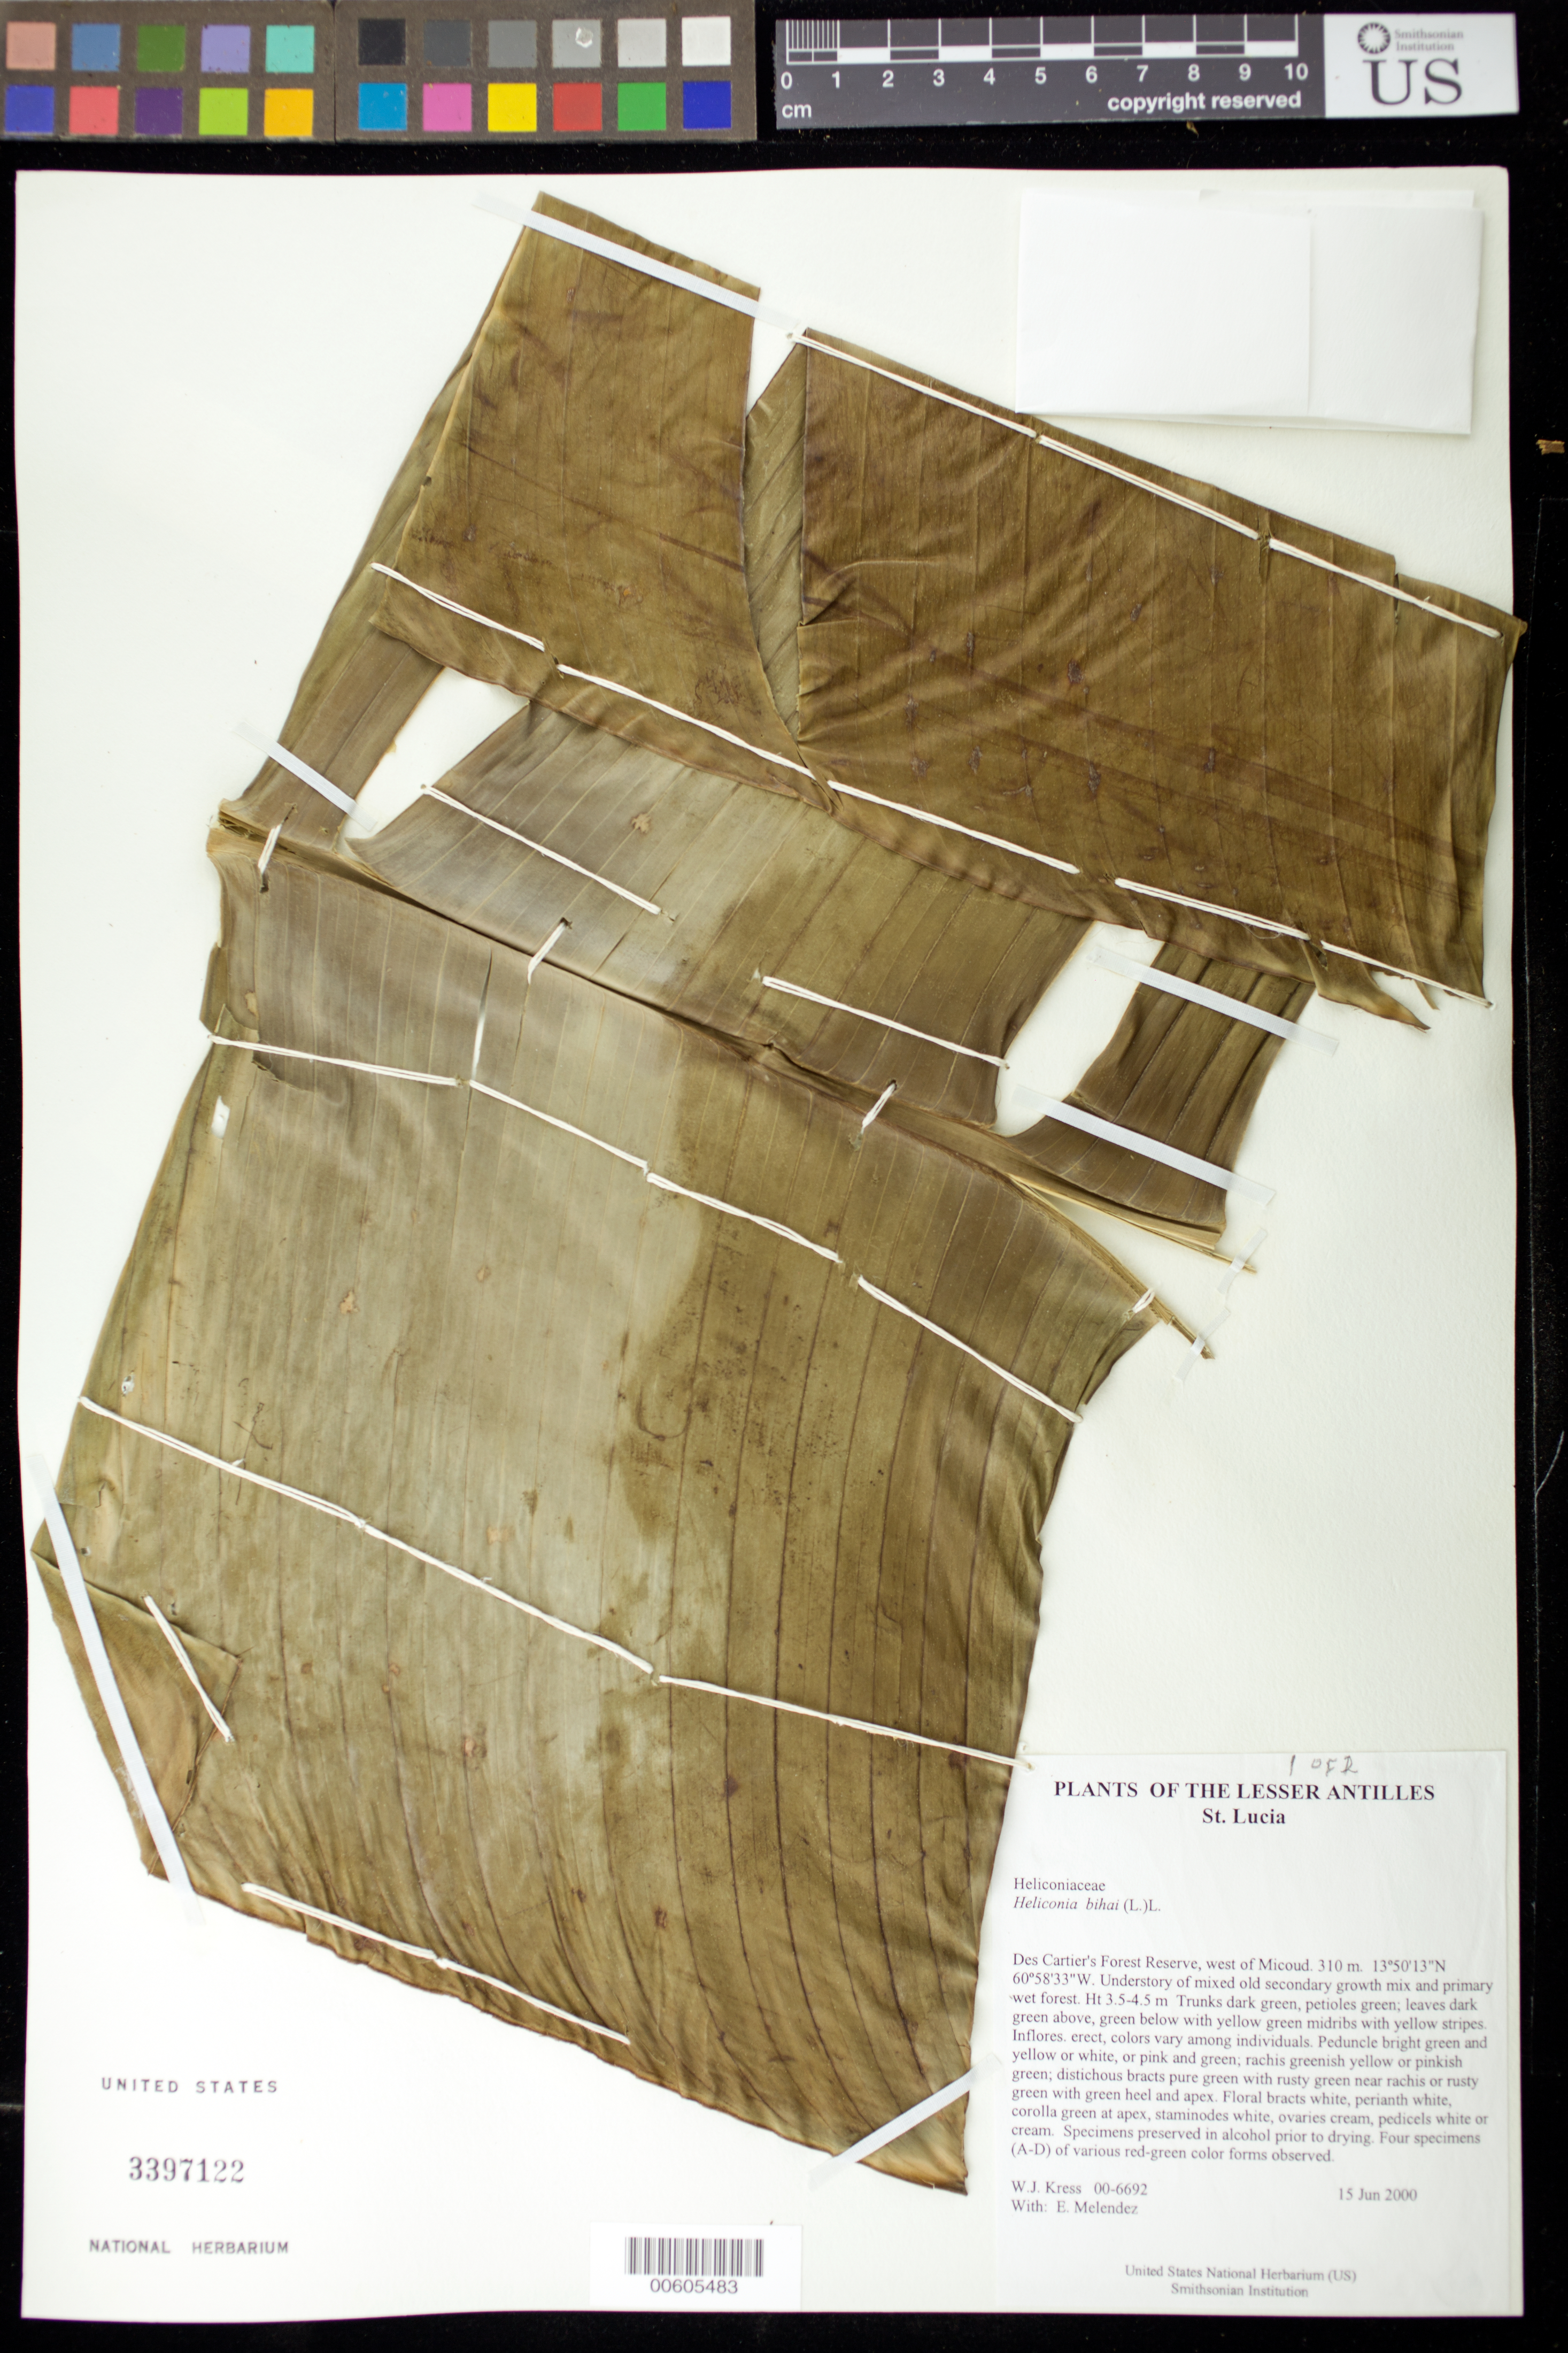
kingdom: Plantae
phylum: Tracheophyta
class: Liliopsida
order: Zingiberales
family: Heliconiaceae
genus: Heliconia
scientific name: Heliconia bihai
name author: (L.) L.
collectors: W. J. Kress, E. Meléndez & E. Temeles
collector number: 00-6692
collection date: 2000-06-15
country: St. Lucia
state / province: Micoud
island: St. Lucia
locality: Des Cartier's Forest Reserve, west of Micoud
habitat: Understory of mixed old secondary growth mix and primary wet forest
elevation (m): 310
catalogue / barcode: US 3397122